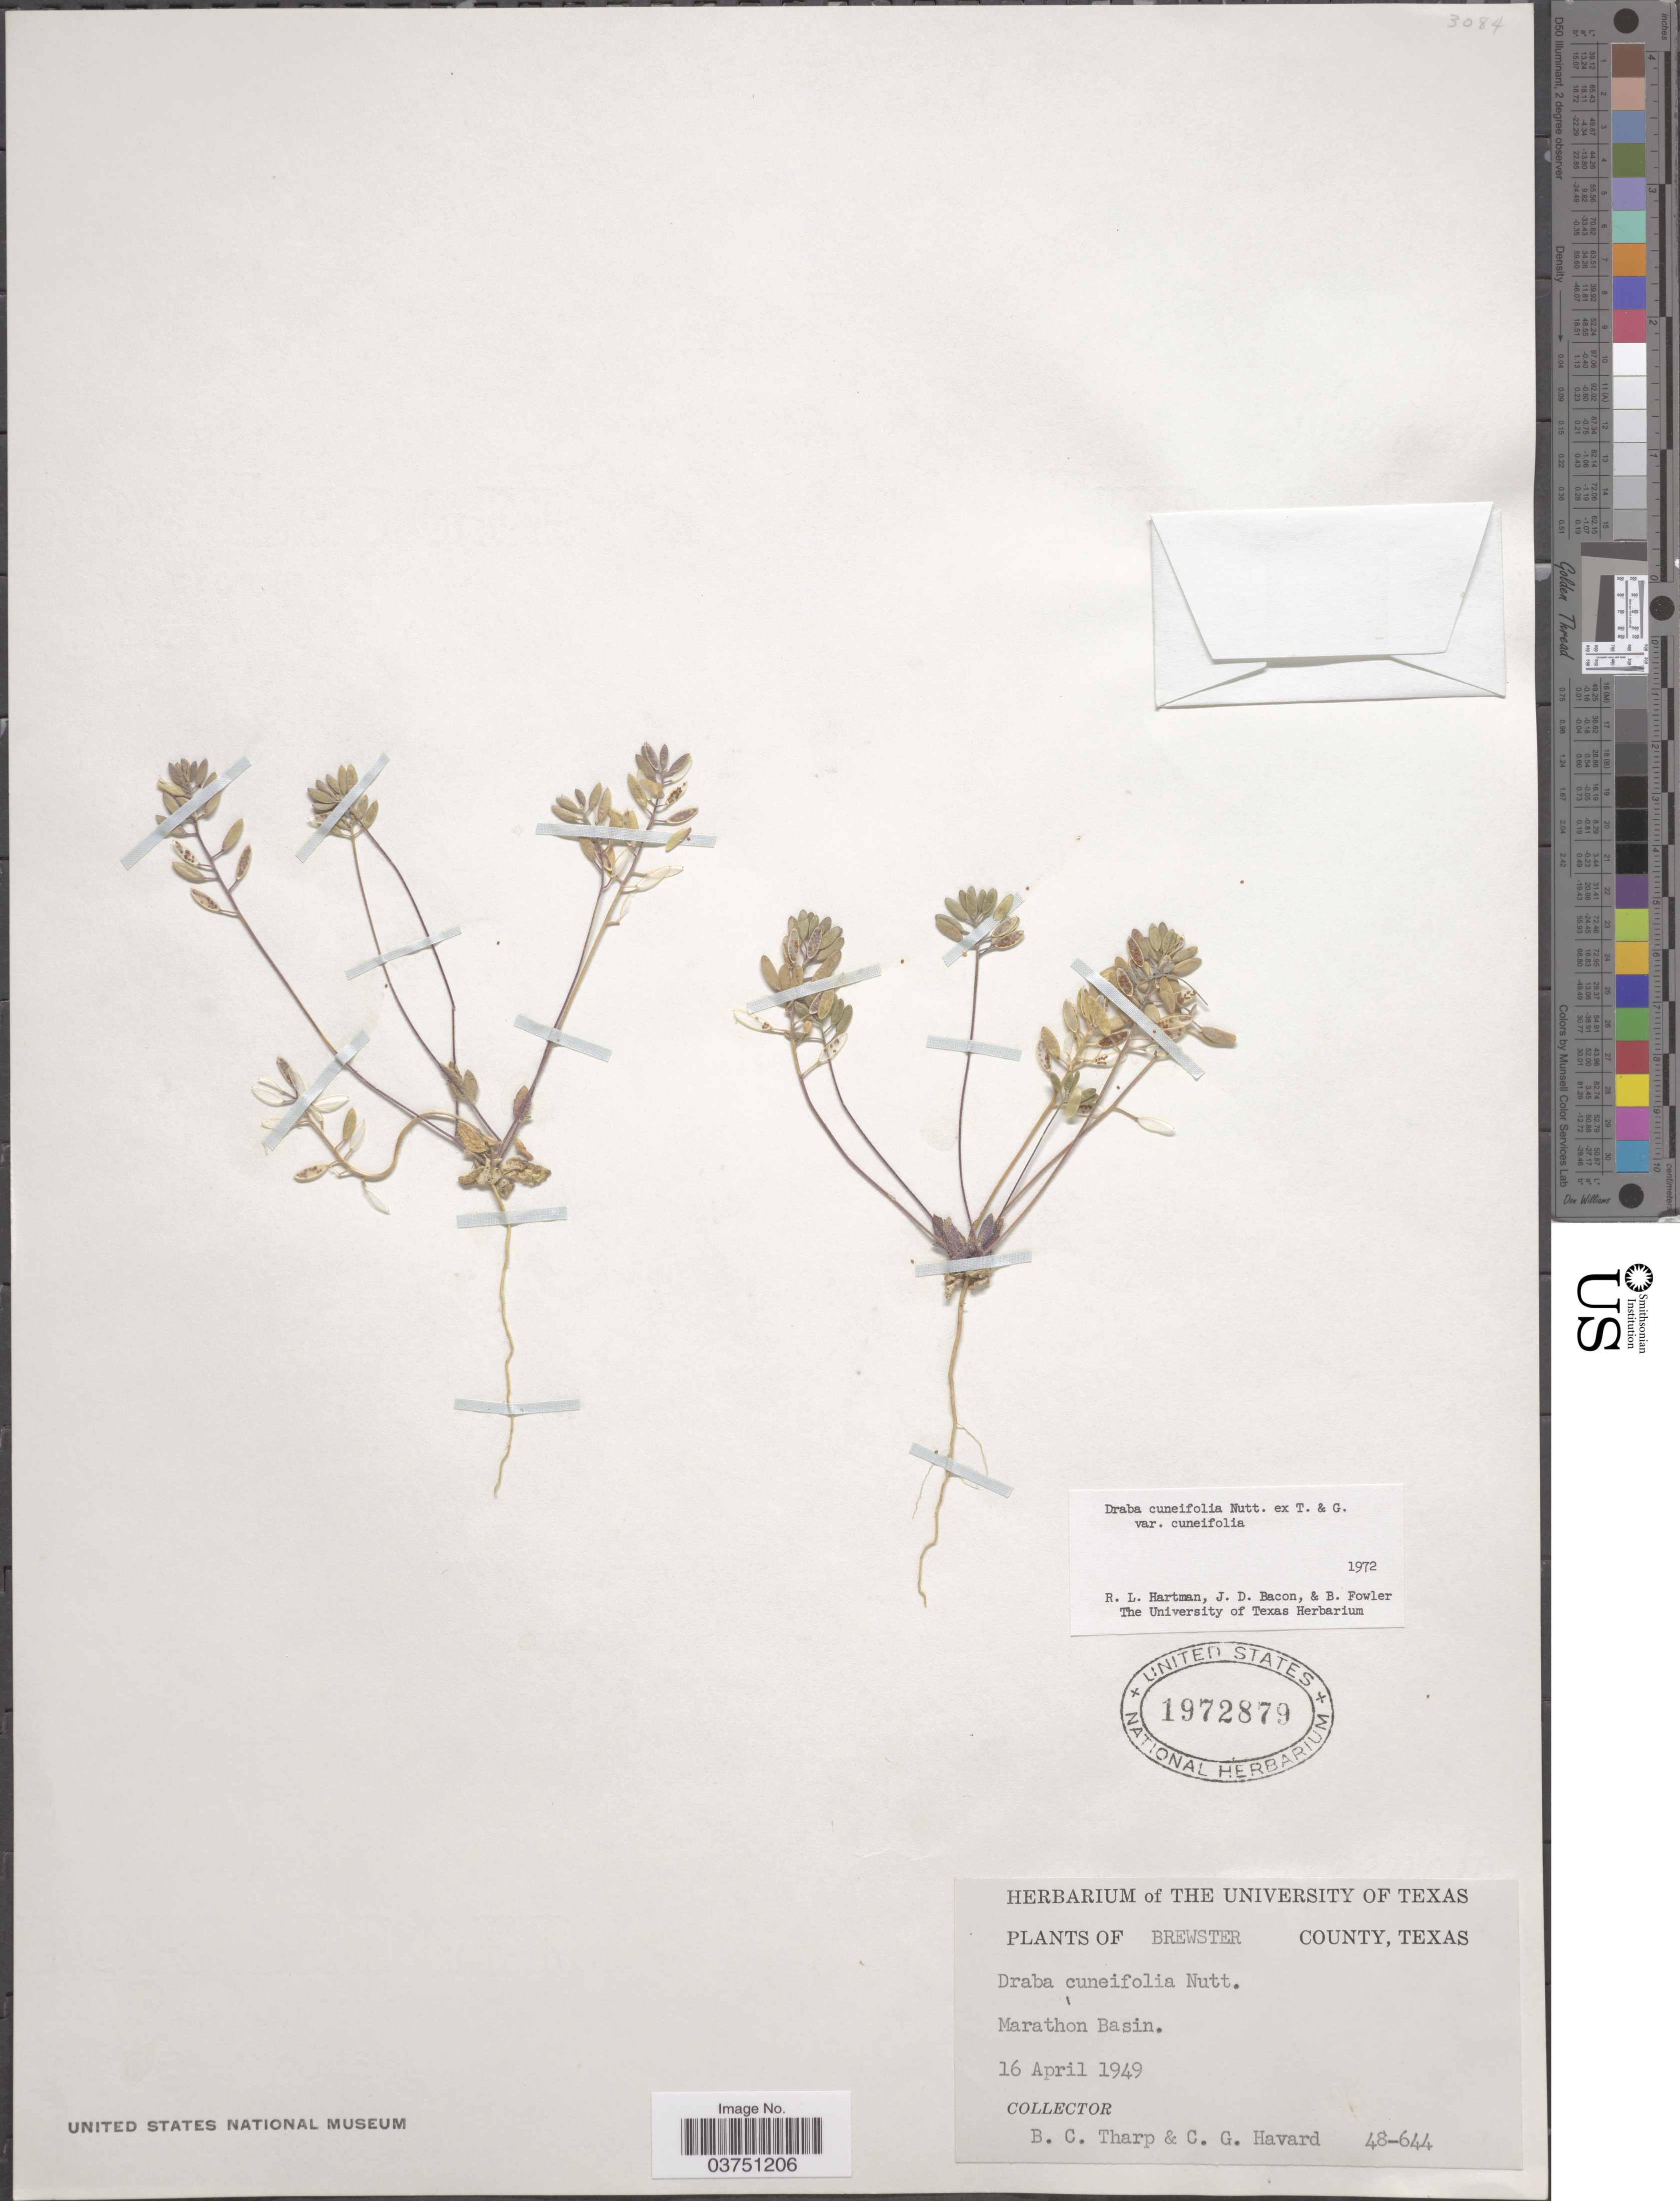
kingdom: Plantae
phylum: Tracheophyta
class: Magnoliopsida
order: Brassicales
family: Brassicaceae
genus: Draba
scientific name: Draba cuneifolia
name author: Nutt.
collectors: B. C. Tharp & C. G. Havard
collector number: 48-644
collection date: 1949-04-16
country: United States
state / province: Texas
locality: Brewster County; Marathon Basin.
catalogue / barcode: US 1972879